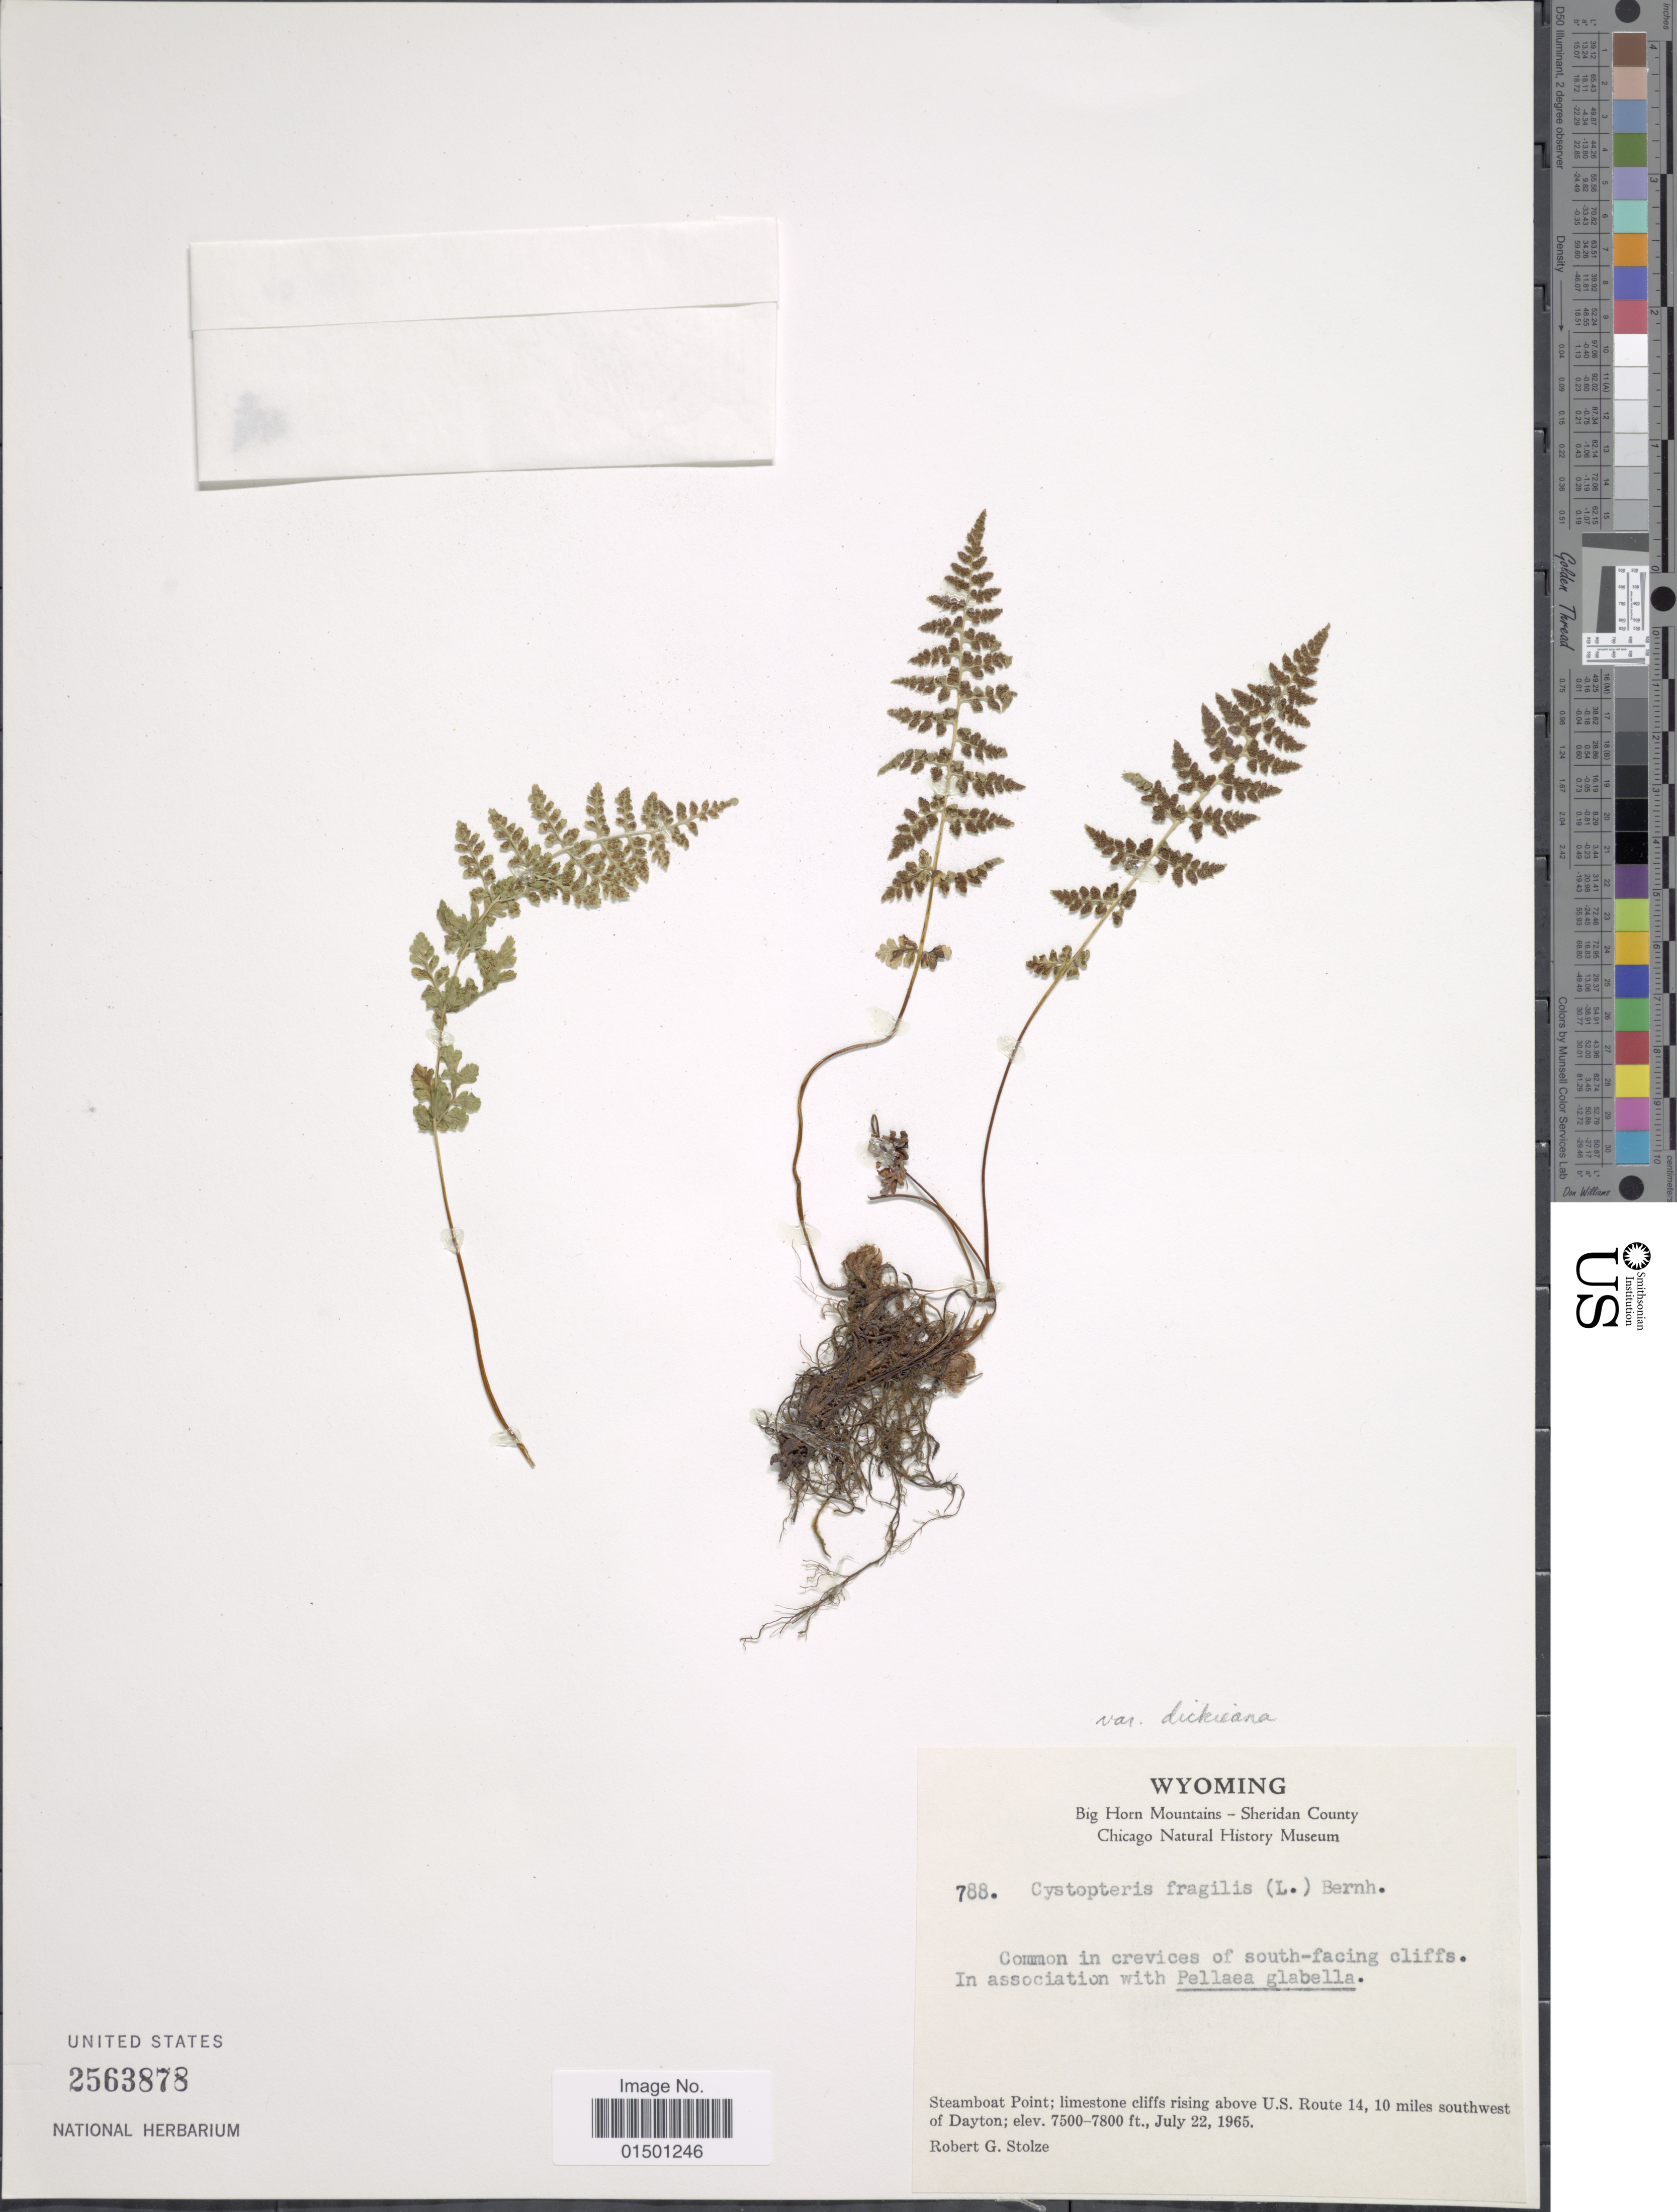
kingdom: Plantae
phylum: Tracheophyta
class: Polypodiopsida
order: Polypodiales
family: Cystopteridaceae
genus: Cystopteris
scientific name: Cystopteris fragilis var. dickieana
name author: B. Boivin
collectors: R. G. Stolze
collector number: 788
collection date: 1965-07-22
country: United States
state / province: Wyoming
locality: Big Horn Mountains - Sheridan County, Steamboat Point; limestone cliffs rising above U.S. Route 14, 10 miles southwest of Dayton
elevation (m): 2286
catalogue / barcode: US 2563878